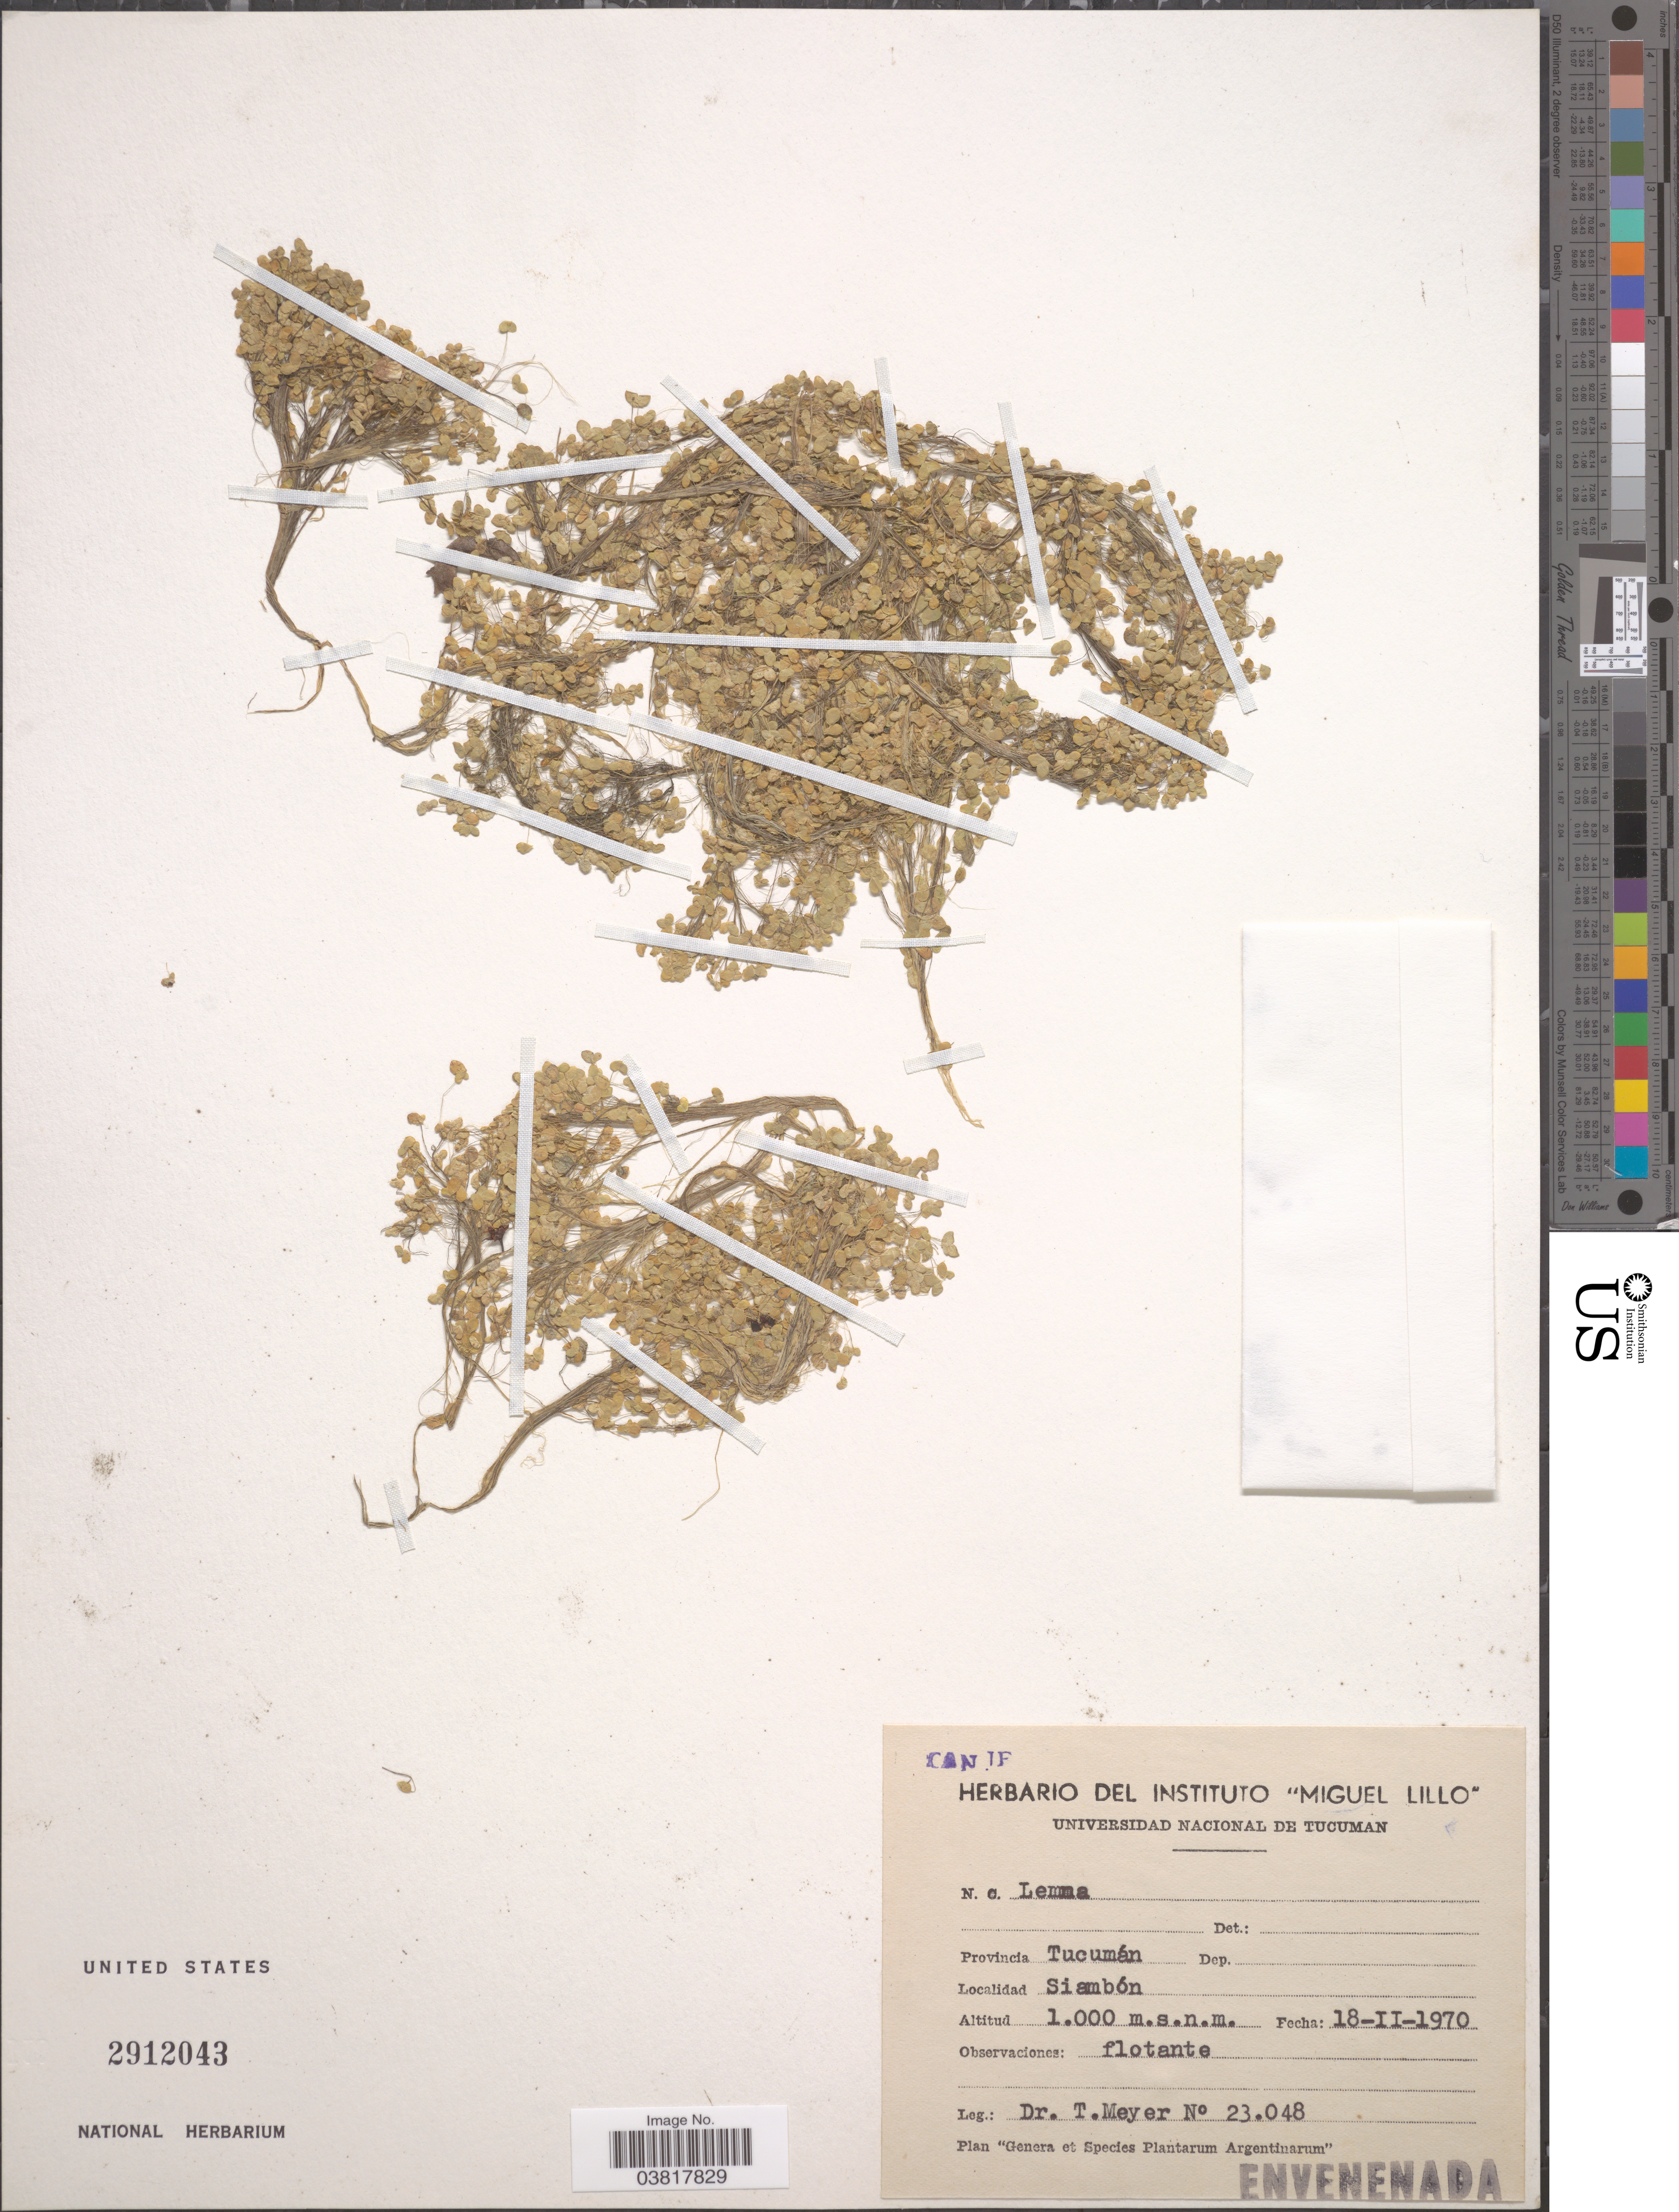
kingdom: Plantae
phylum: Tracheophyta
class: Liliopsida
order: Alismatales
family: Araceae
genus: Lemna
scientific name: Lemna sp.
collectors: T. Meyer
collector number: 23048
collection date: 1970-02-18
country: Argentina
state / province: Tucuman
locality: Provincia Tucumán. Siambón.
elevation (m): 1000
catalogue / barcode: US 2912043